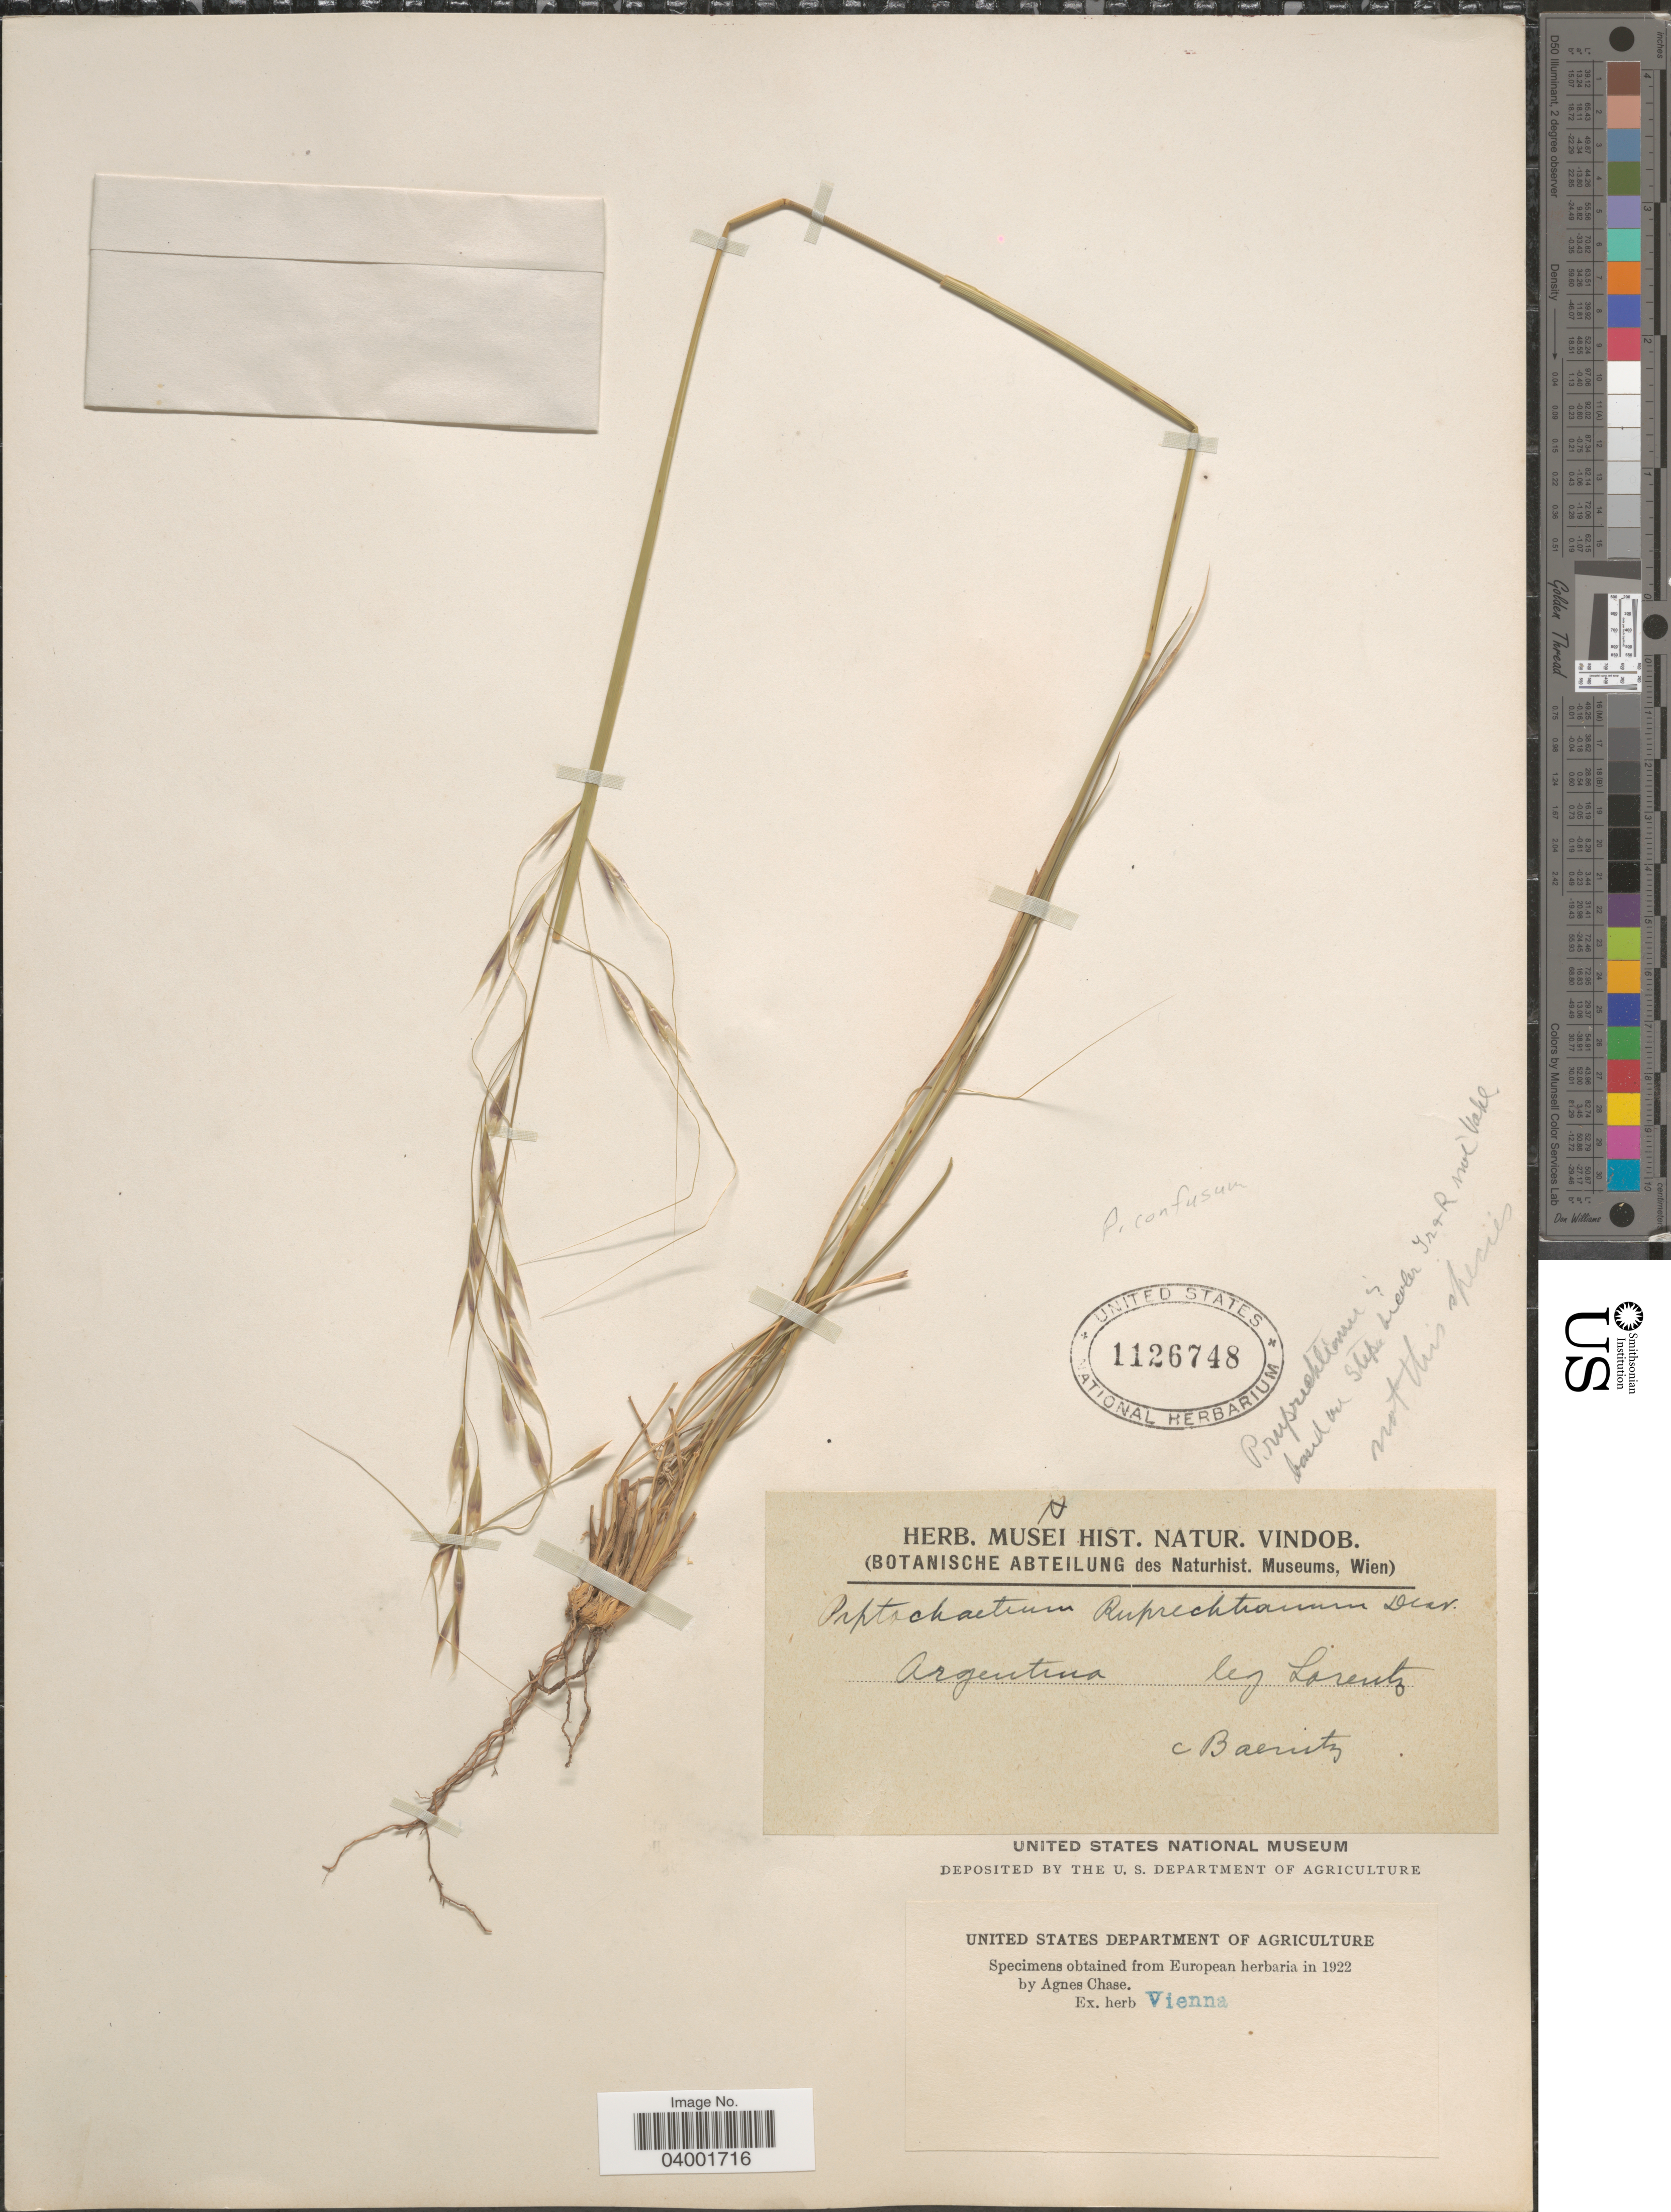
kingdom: Plantae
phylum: Tracheophyta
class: Liliopsida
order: Poales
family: Poaceae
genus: Piptochaetium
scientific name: Piptochaetium confusum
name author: Parodi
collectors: -. Lorentz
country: Argentina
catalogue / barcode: US 1126748